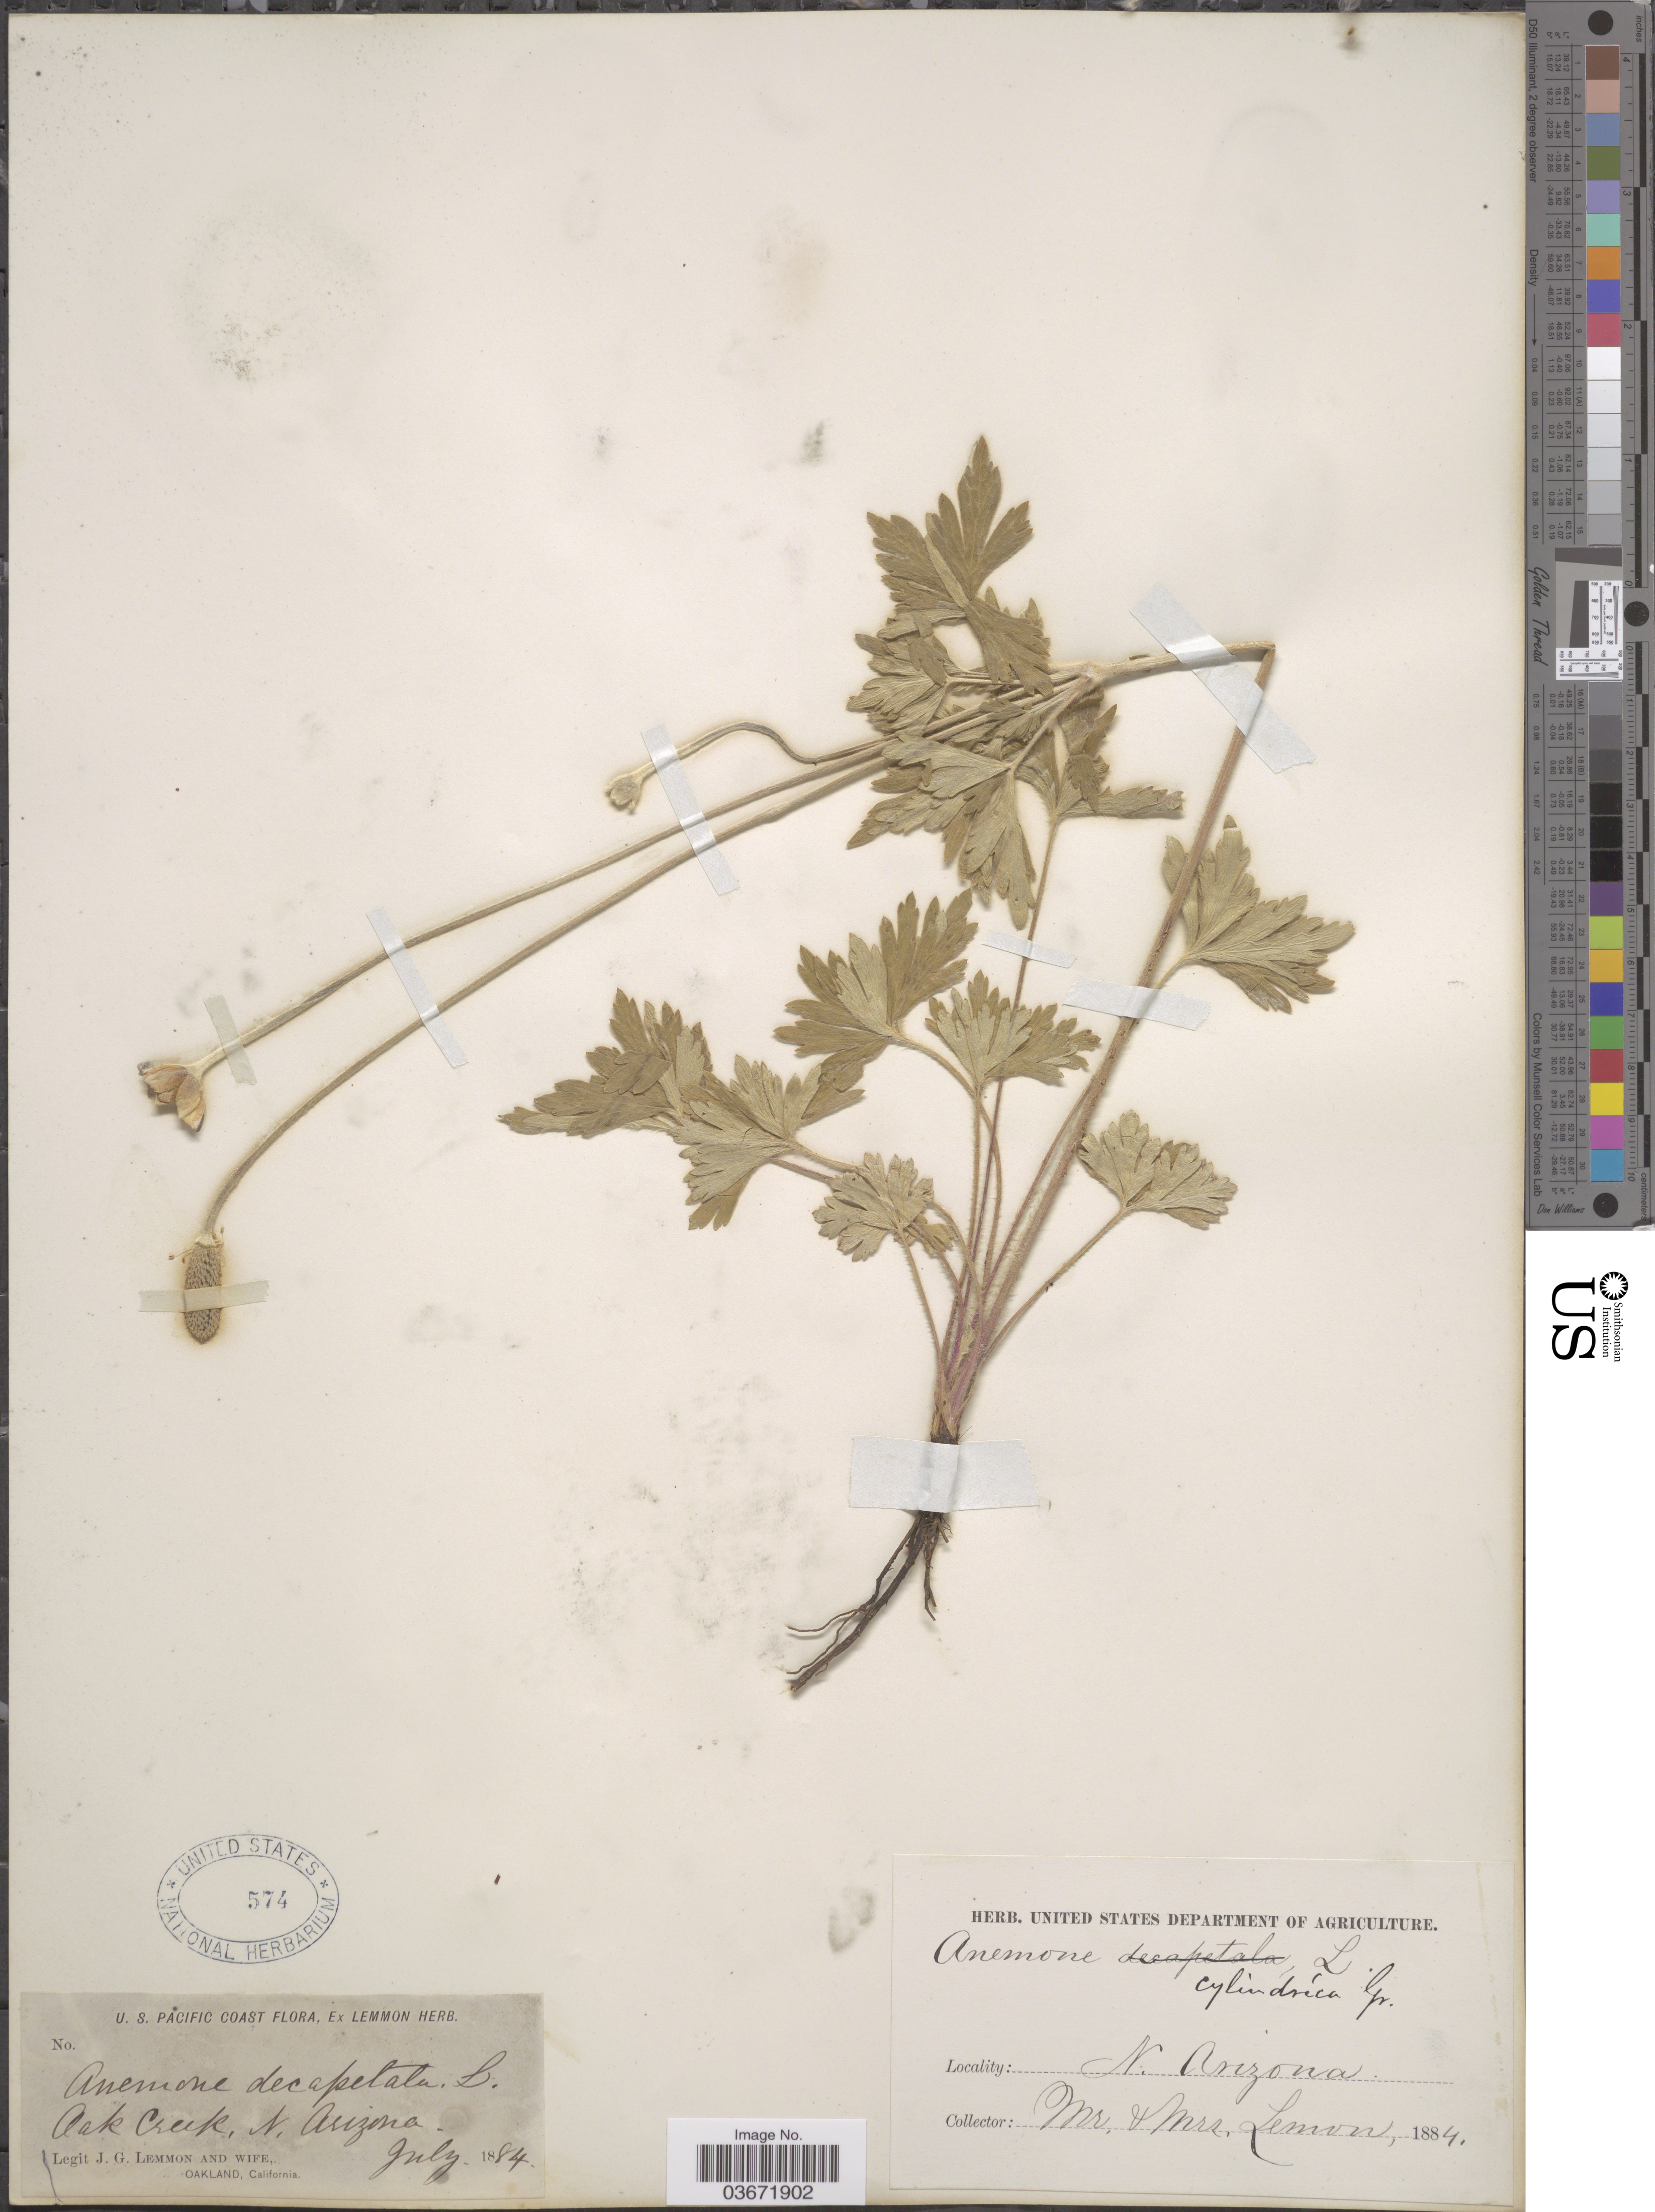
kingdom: Plantae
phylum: Tracheophyta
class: Magnoliopsida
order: Ranunculales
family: Ranunculaceae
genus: Anemone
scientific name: Anemone cylindrica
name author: A. Gray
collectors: J. Lemmon & Mrs. J. G. Lemmon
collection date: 1884-07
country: United States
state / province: Arizona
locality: Oak Creek, N. Arizona.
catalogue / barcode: US 574